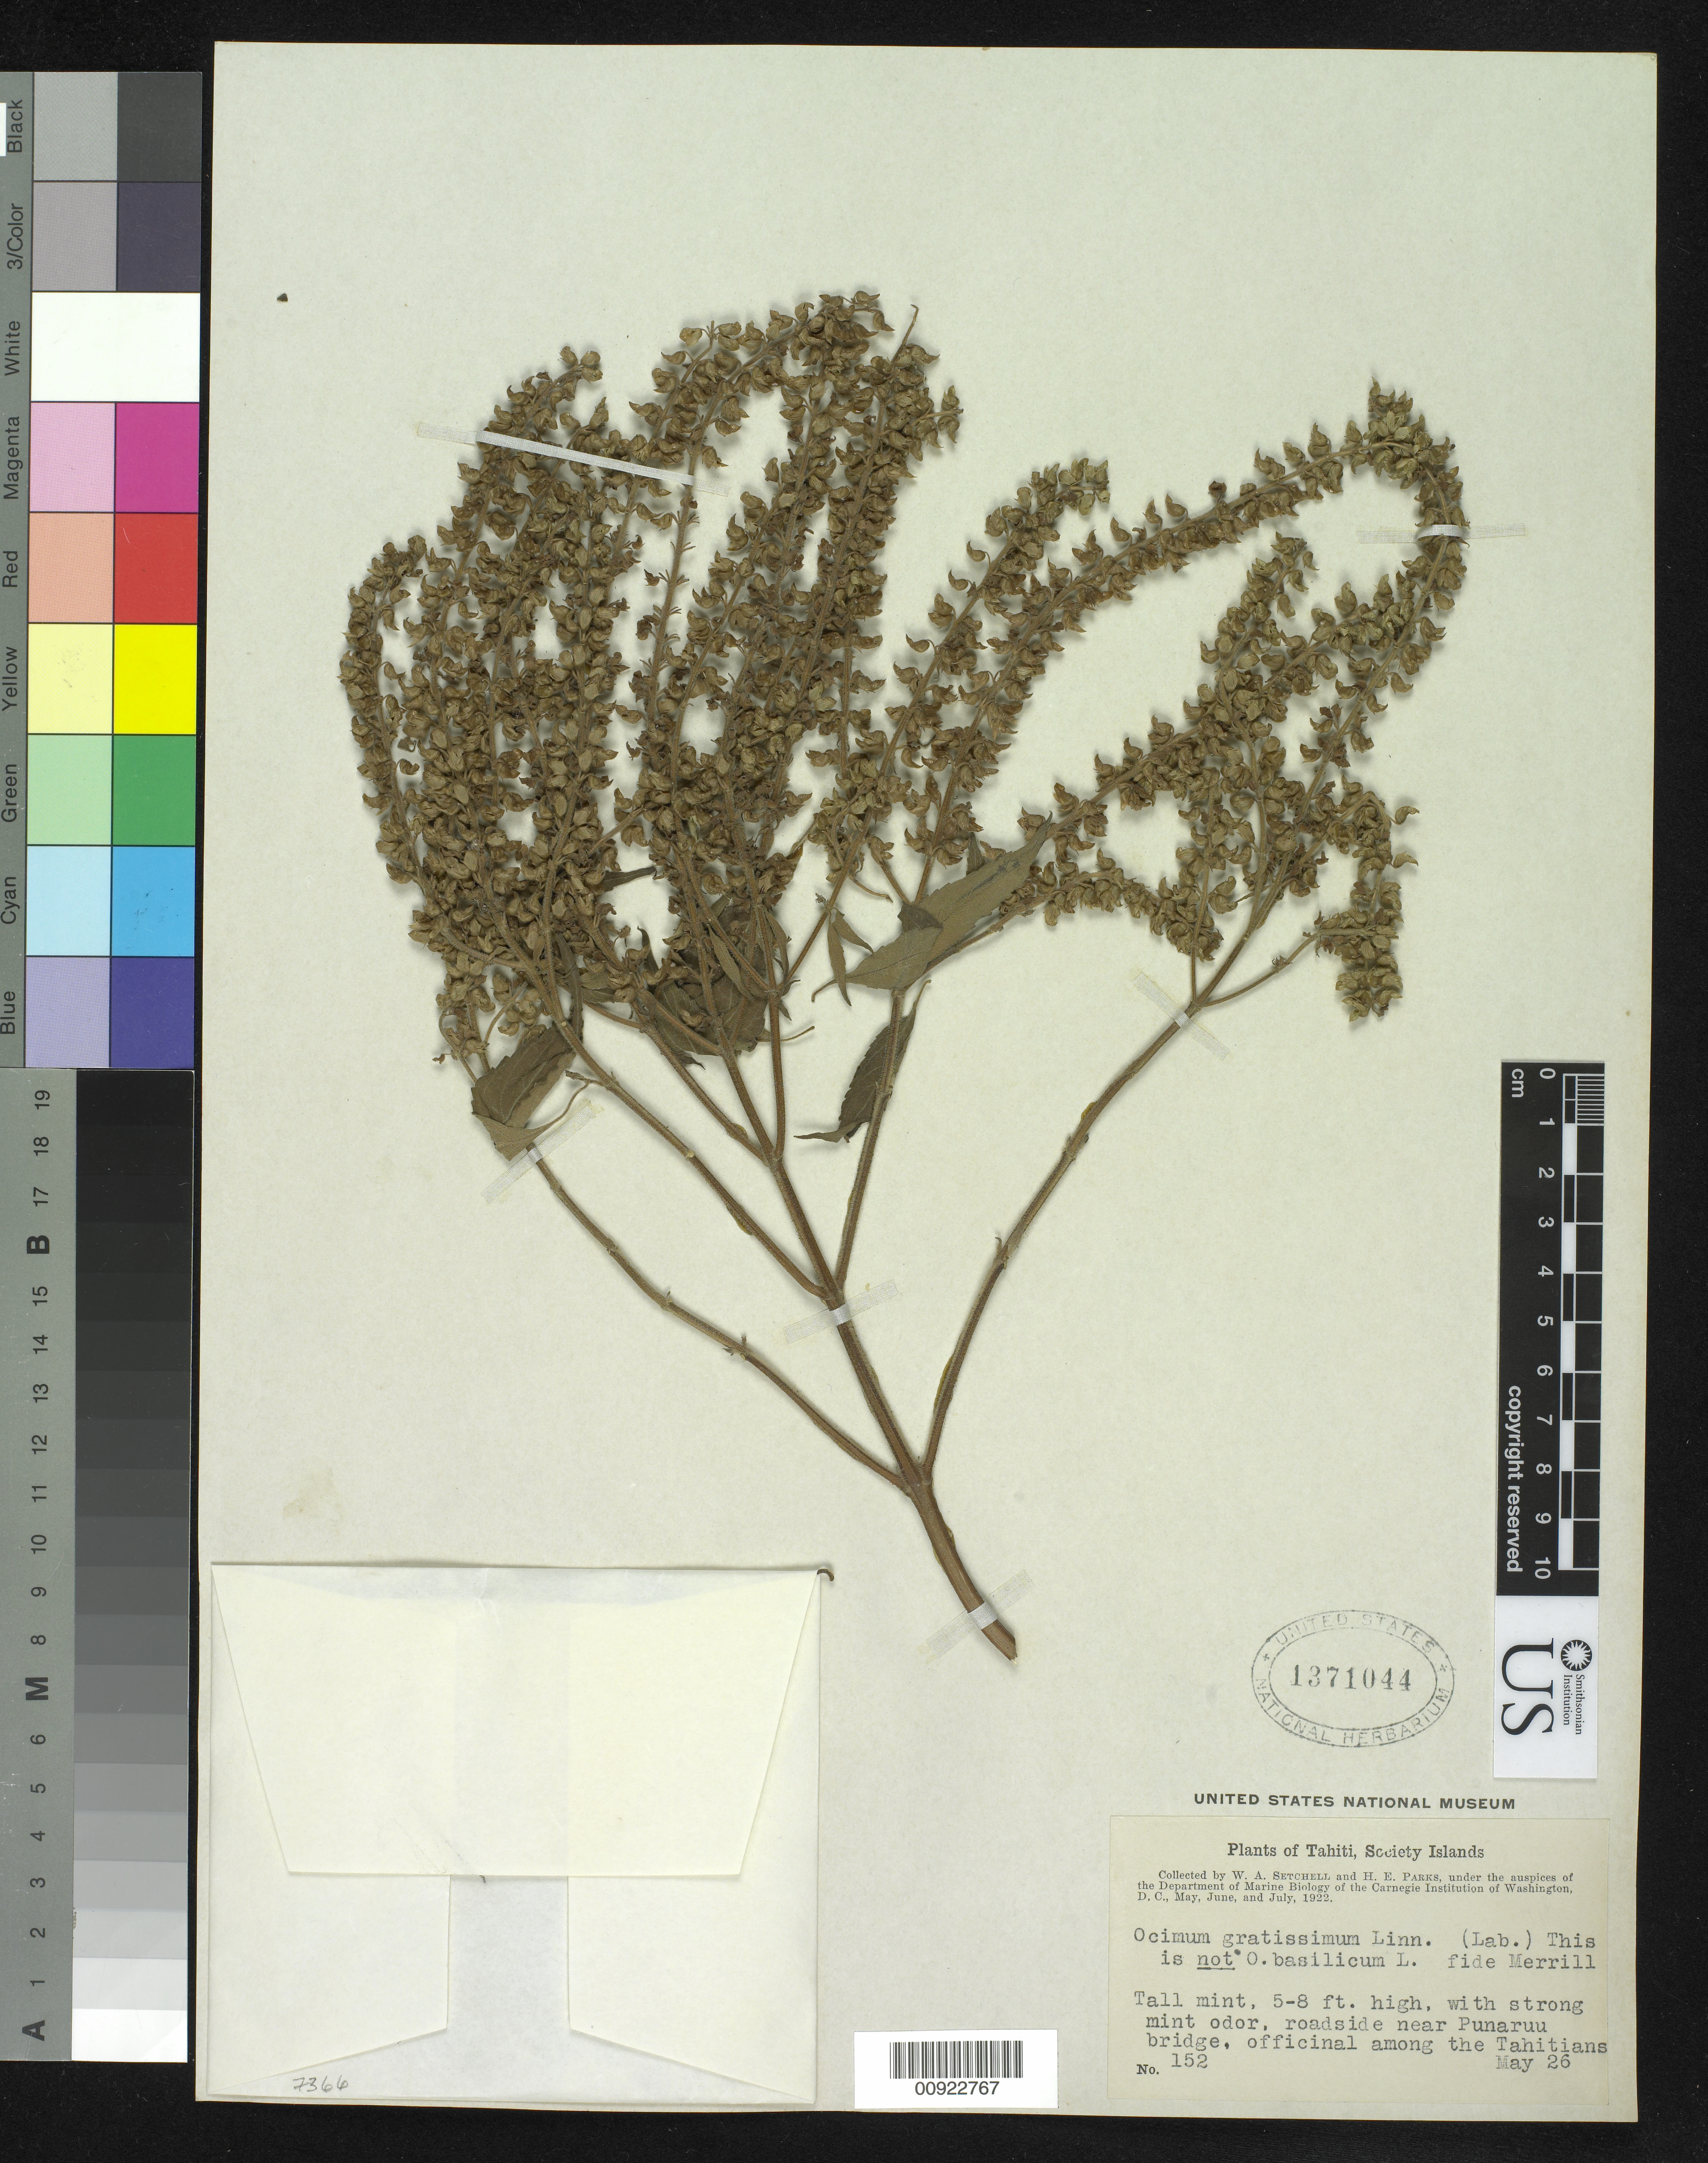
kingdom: Plantae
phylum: Tracheophyta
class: Magnoliopsida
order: Lamiales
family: Lamiaceae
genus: Ocimum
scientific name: Ocimum gratissimum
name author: L.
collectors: W. Setchell & H. E. Parks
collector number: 152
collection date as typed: May 1922 to Jul 1922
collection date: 1922-05/1922-07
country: French Polynesia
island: Tahiti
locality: Vicinity of Punaruu bridge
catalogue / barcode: US 1371044